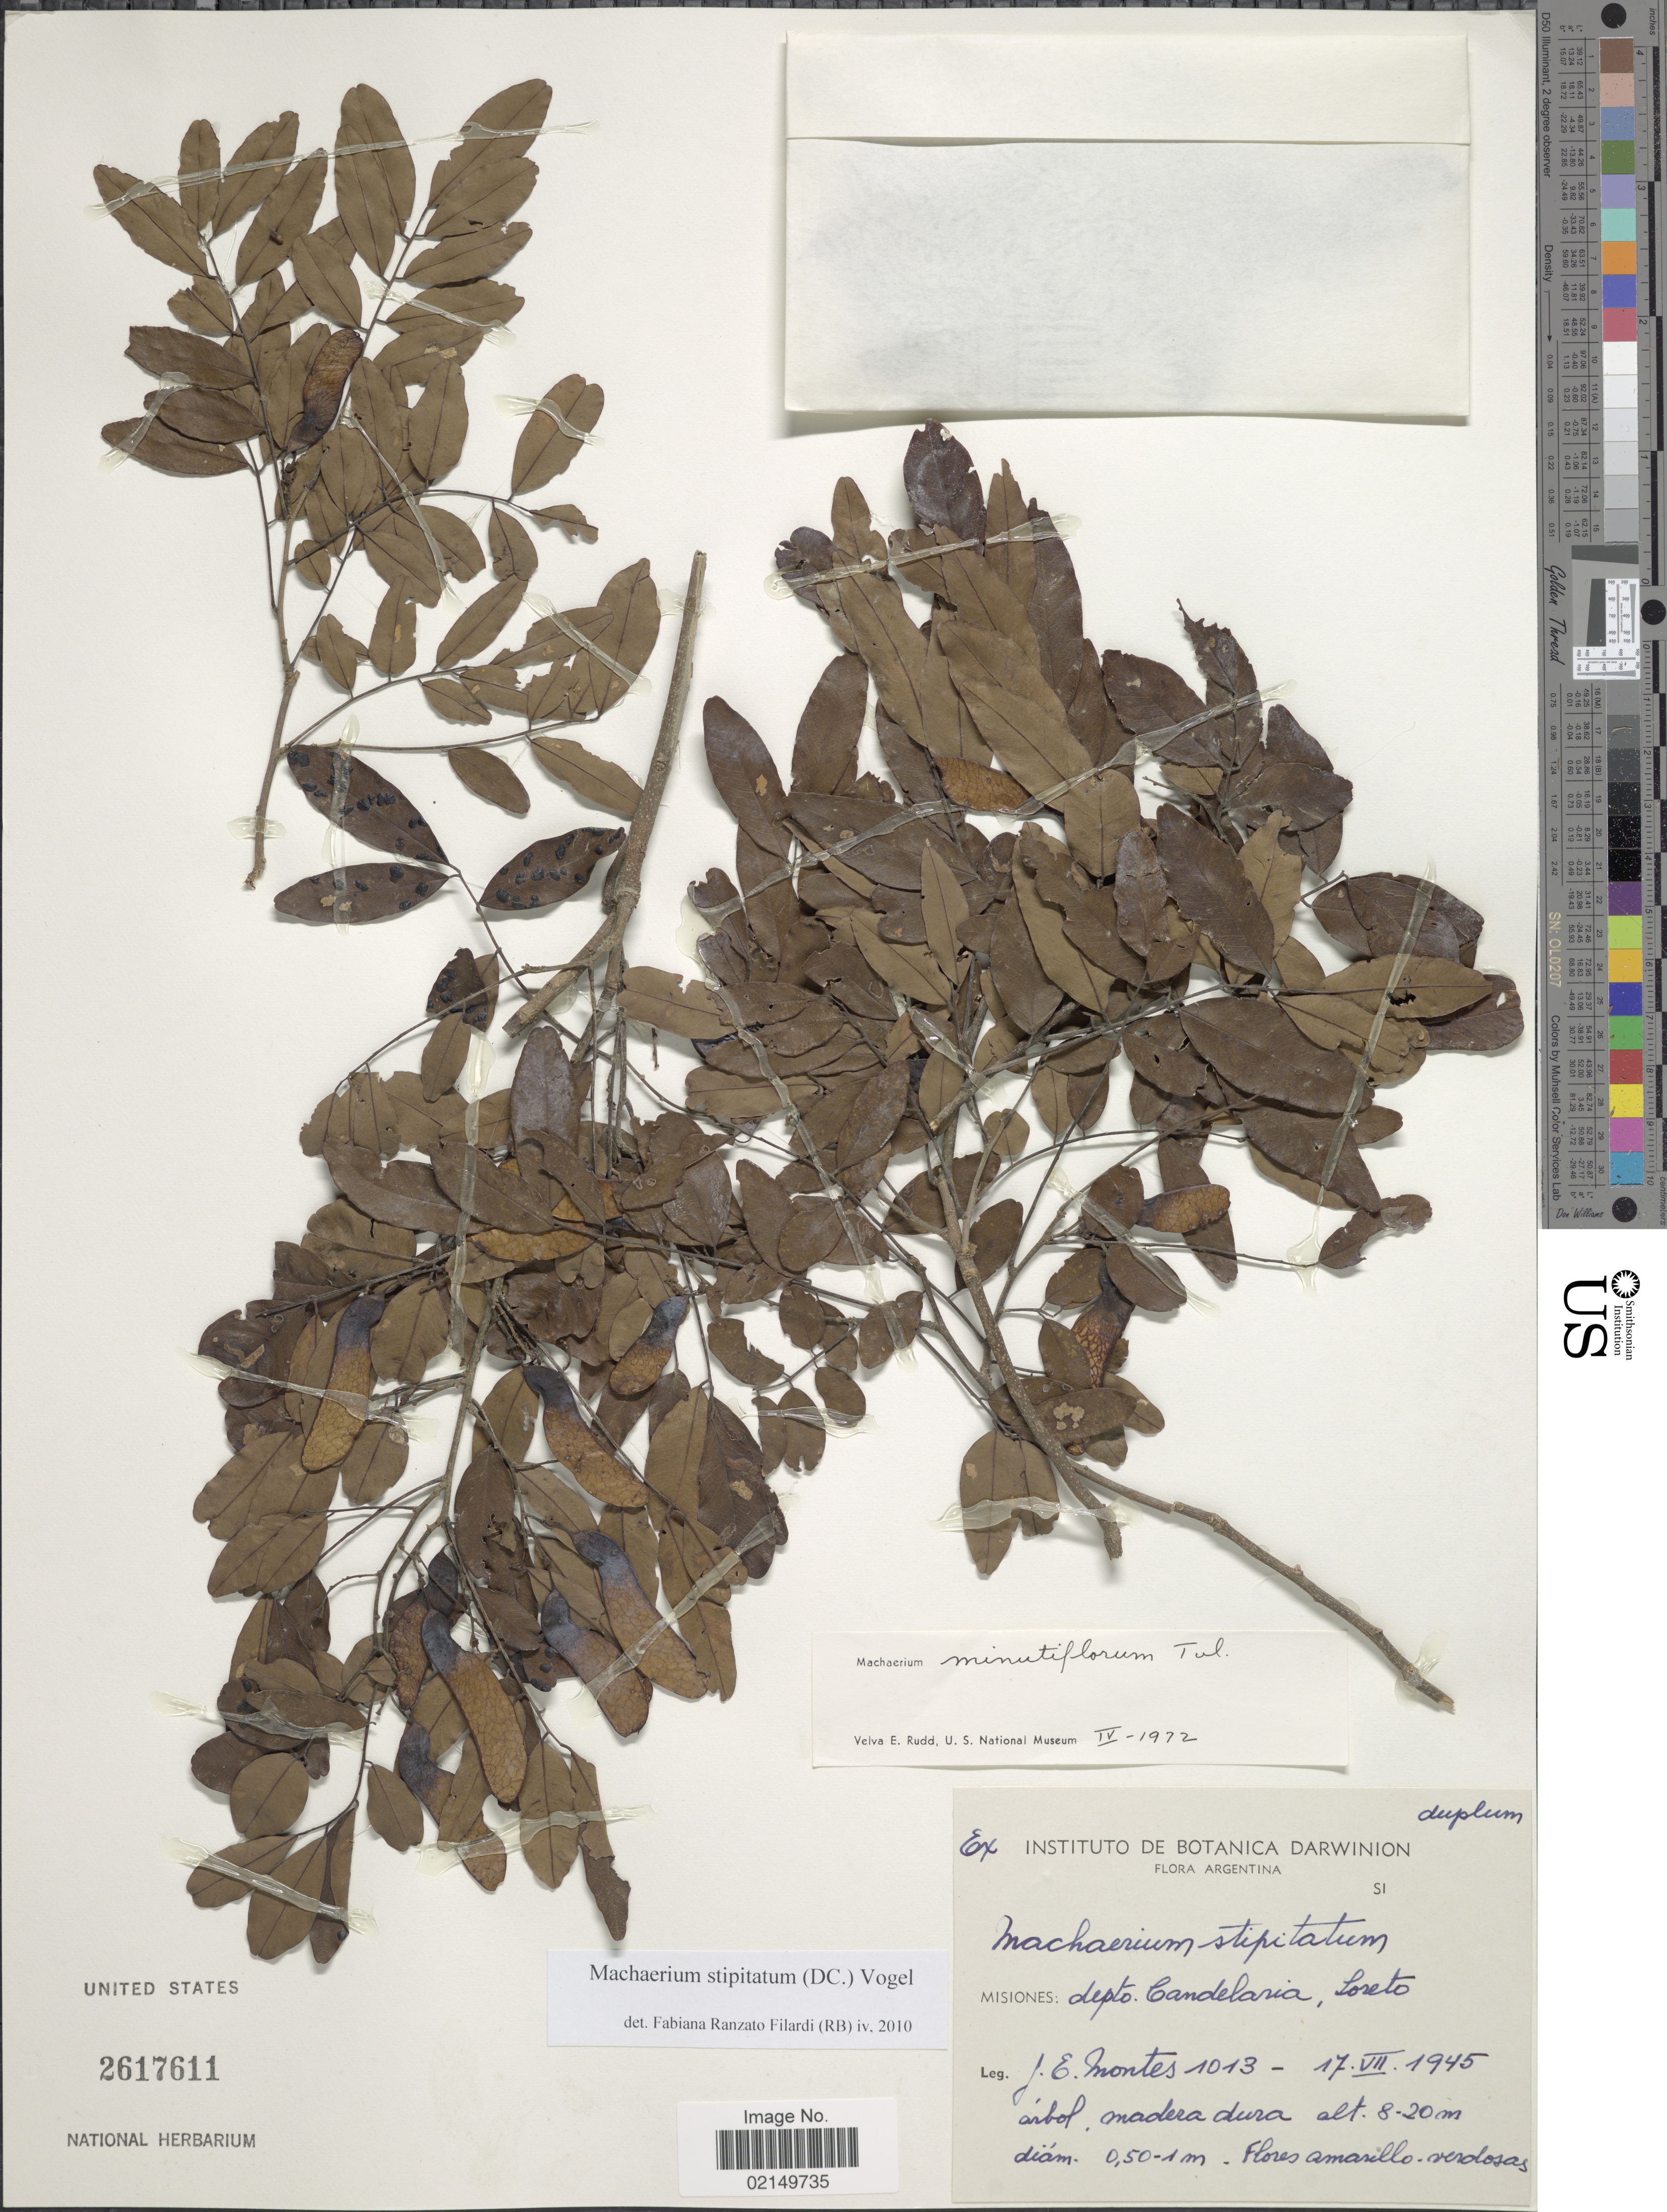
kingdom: Plantae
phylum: Tracheophyta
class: Magnoliopsida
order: Fabales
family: Fabaceae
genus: Machaerium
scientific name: Machaerium stipitatum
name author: (DC.) Vogel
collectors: J. E. Montes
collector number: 1013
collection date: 1945-07-17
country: Argentina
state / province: Misiones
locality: Misiones: depto. Candelaria, Loreto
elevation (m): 8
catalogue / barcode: US 2617611